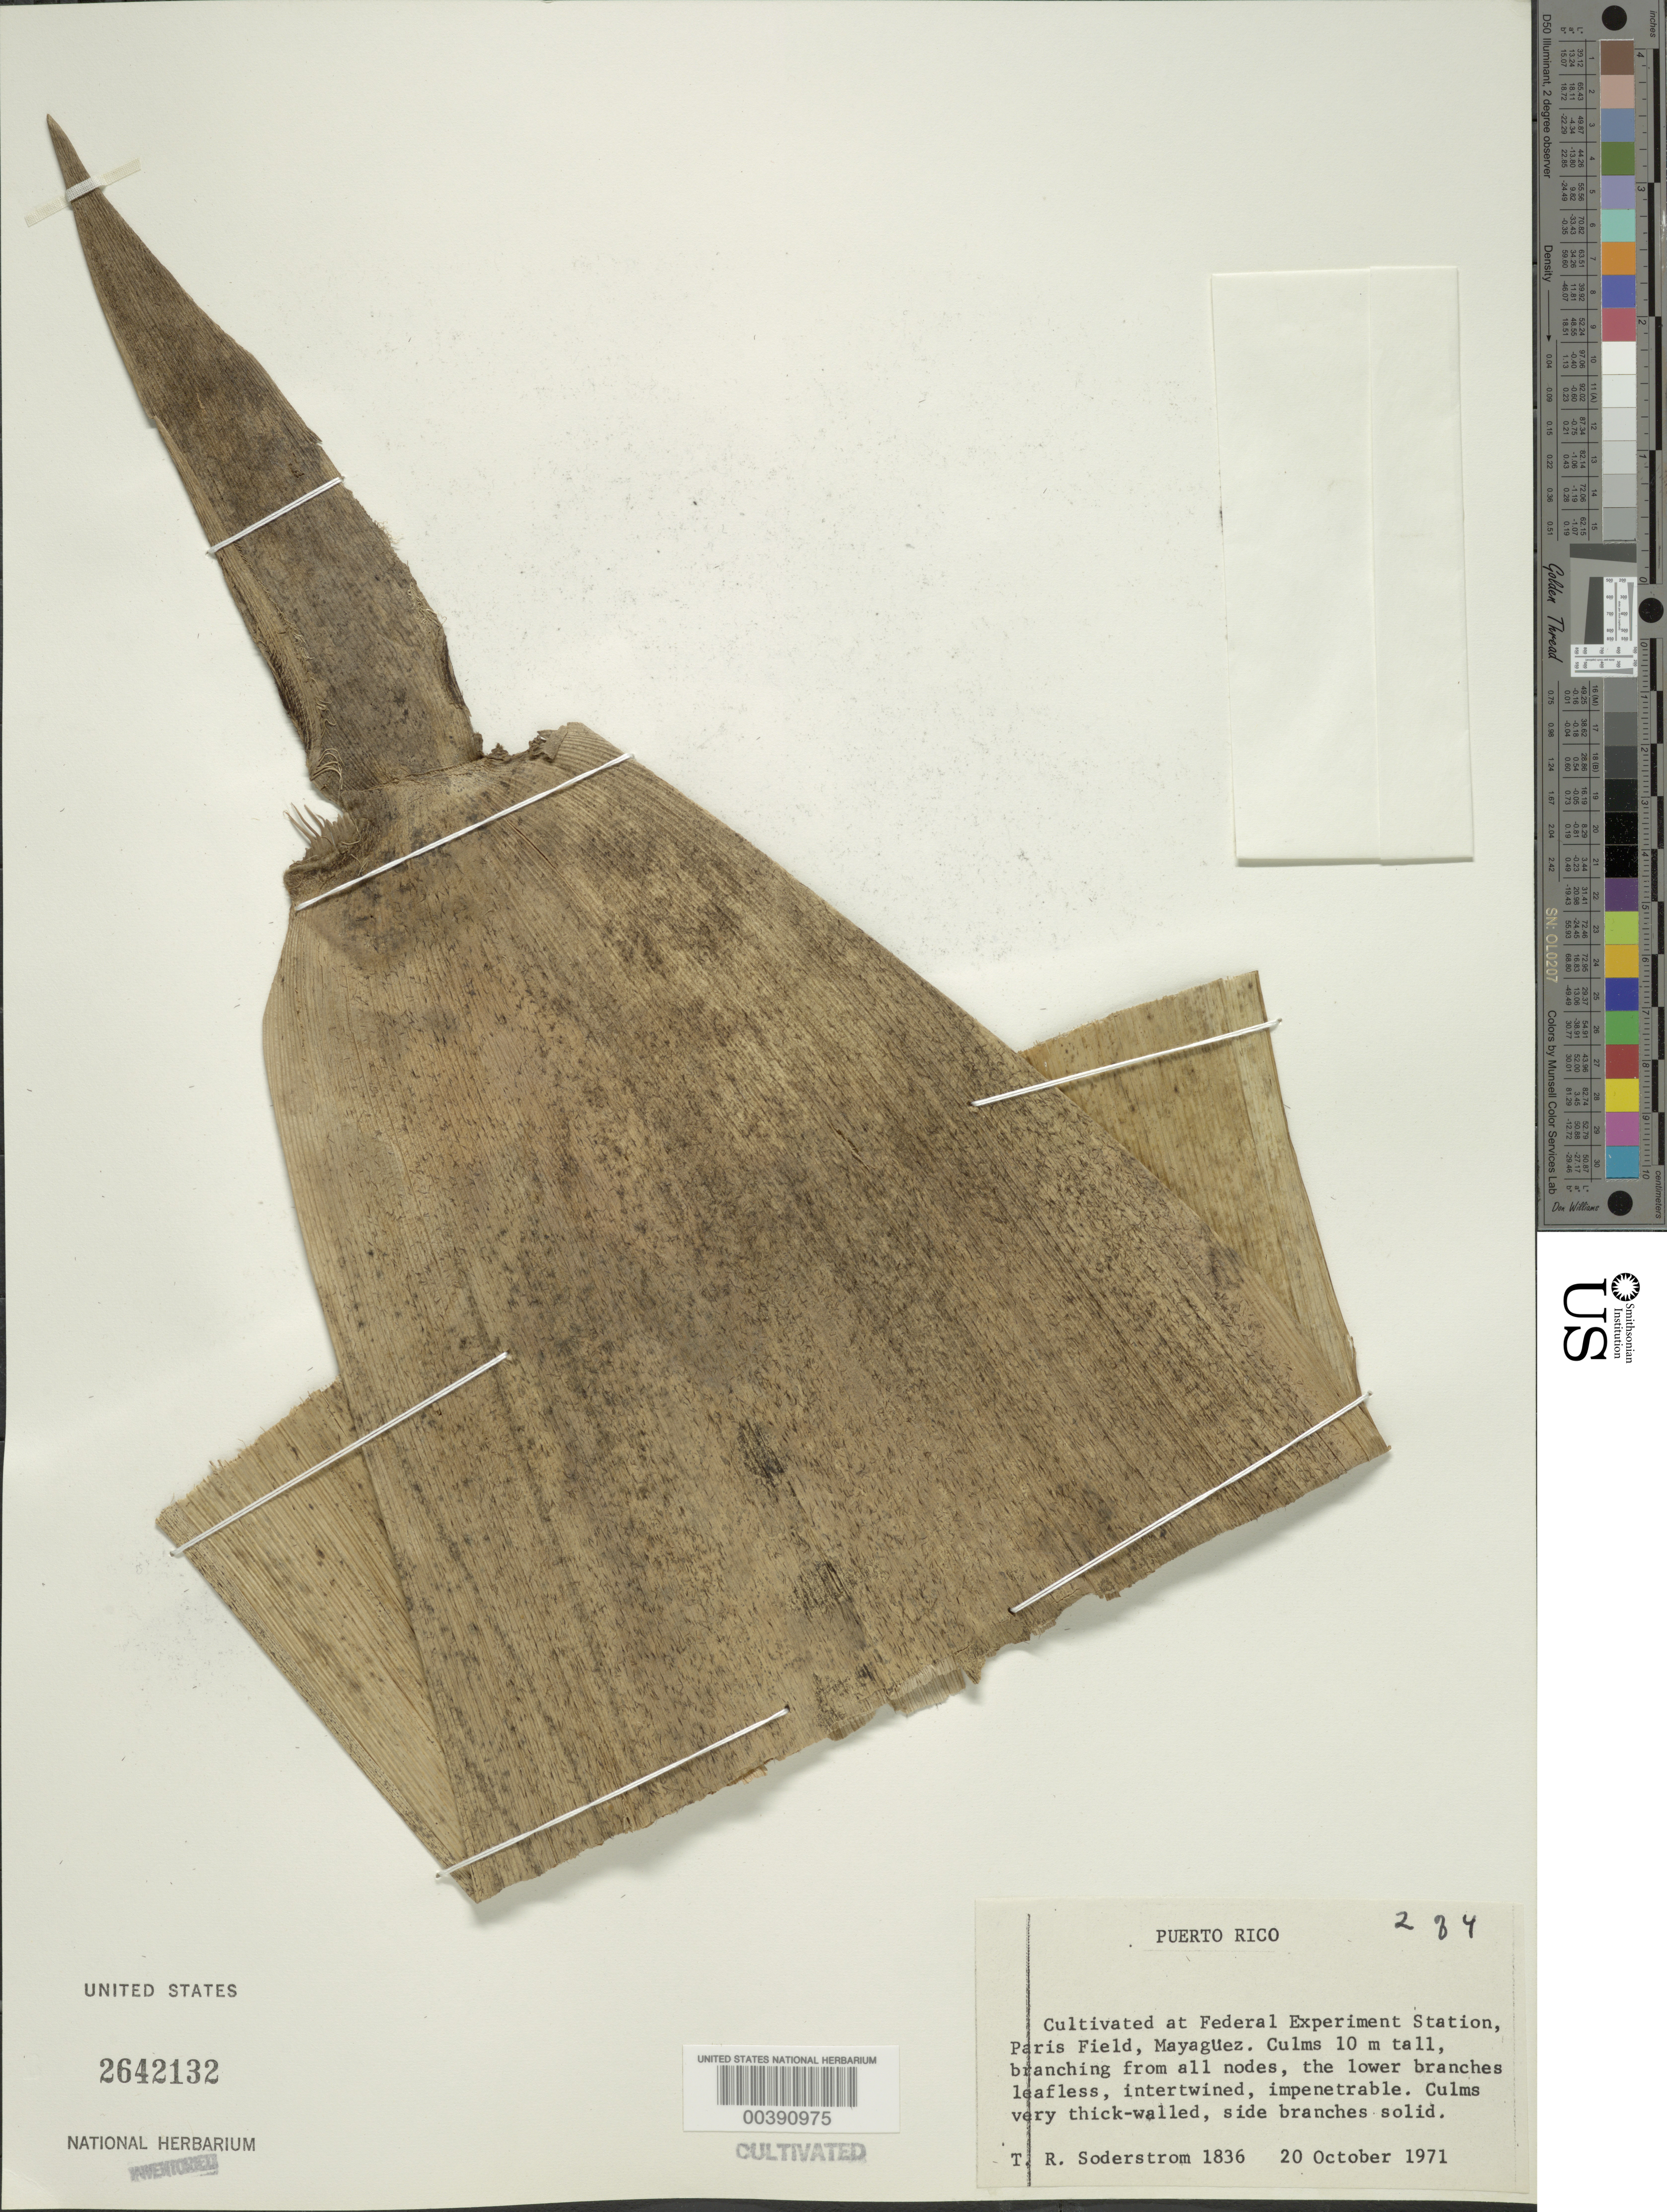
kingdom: Plantae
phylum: Tracheophyta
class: Liliopsida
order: Poales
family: Poaceae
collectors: T. R. Soderstrom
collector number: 1836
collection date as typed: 20 Oct 1971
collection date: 1971-10-20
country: Puerto Rico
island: Greater Antilles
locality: Mayaguez, federal experiment sta., paris field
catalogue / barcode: US 2642132